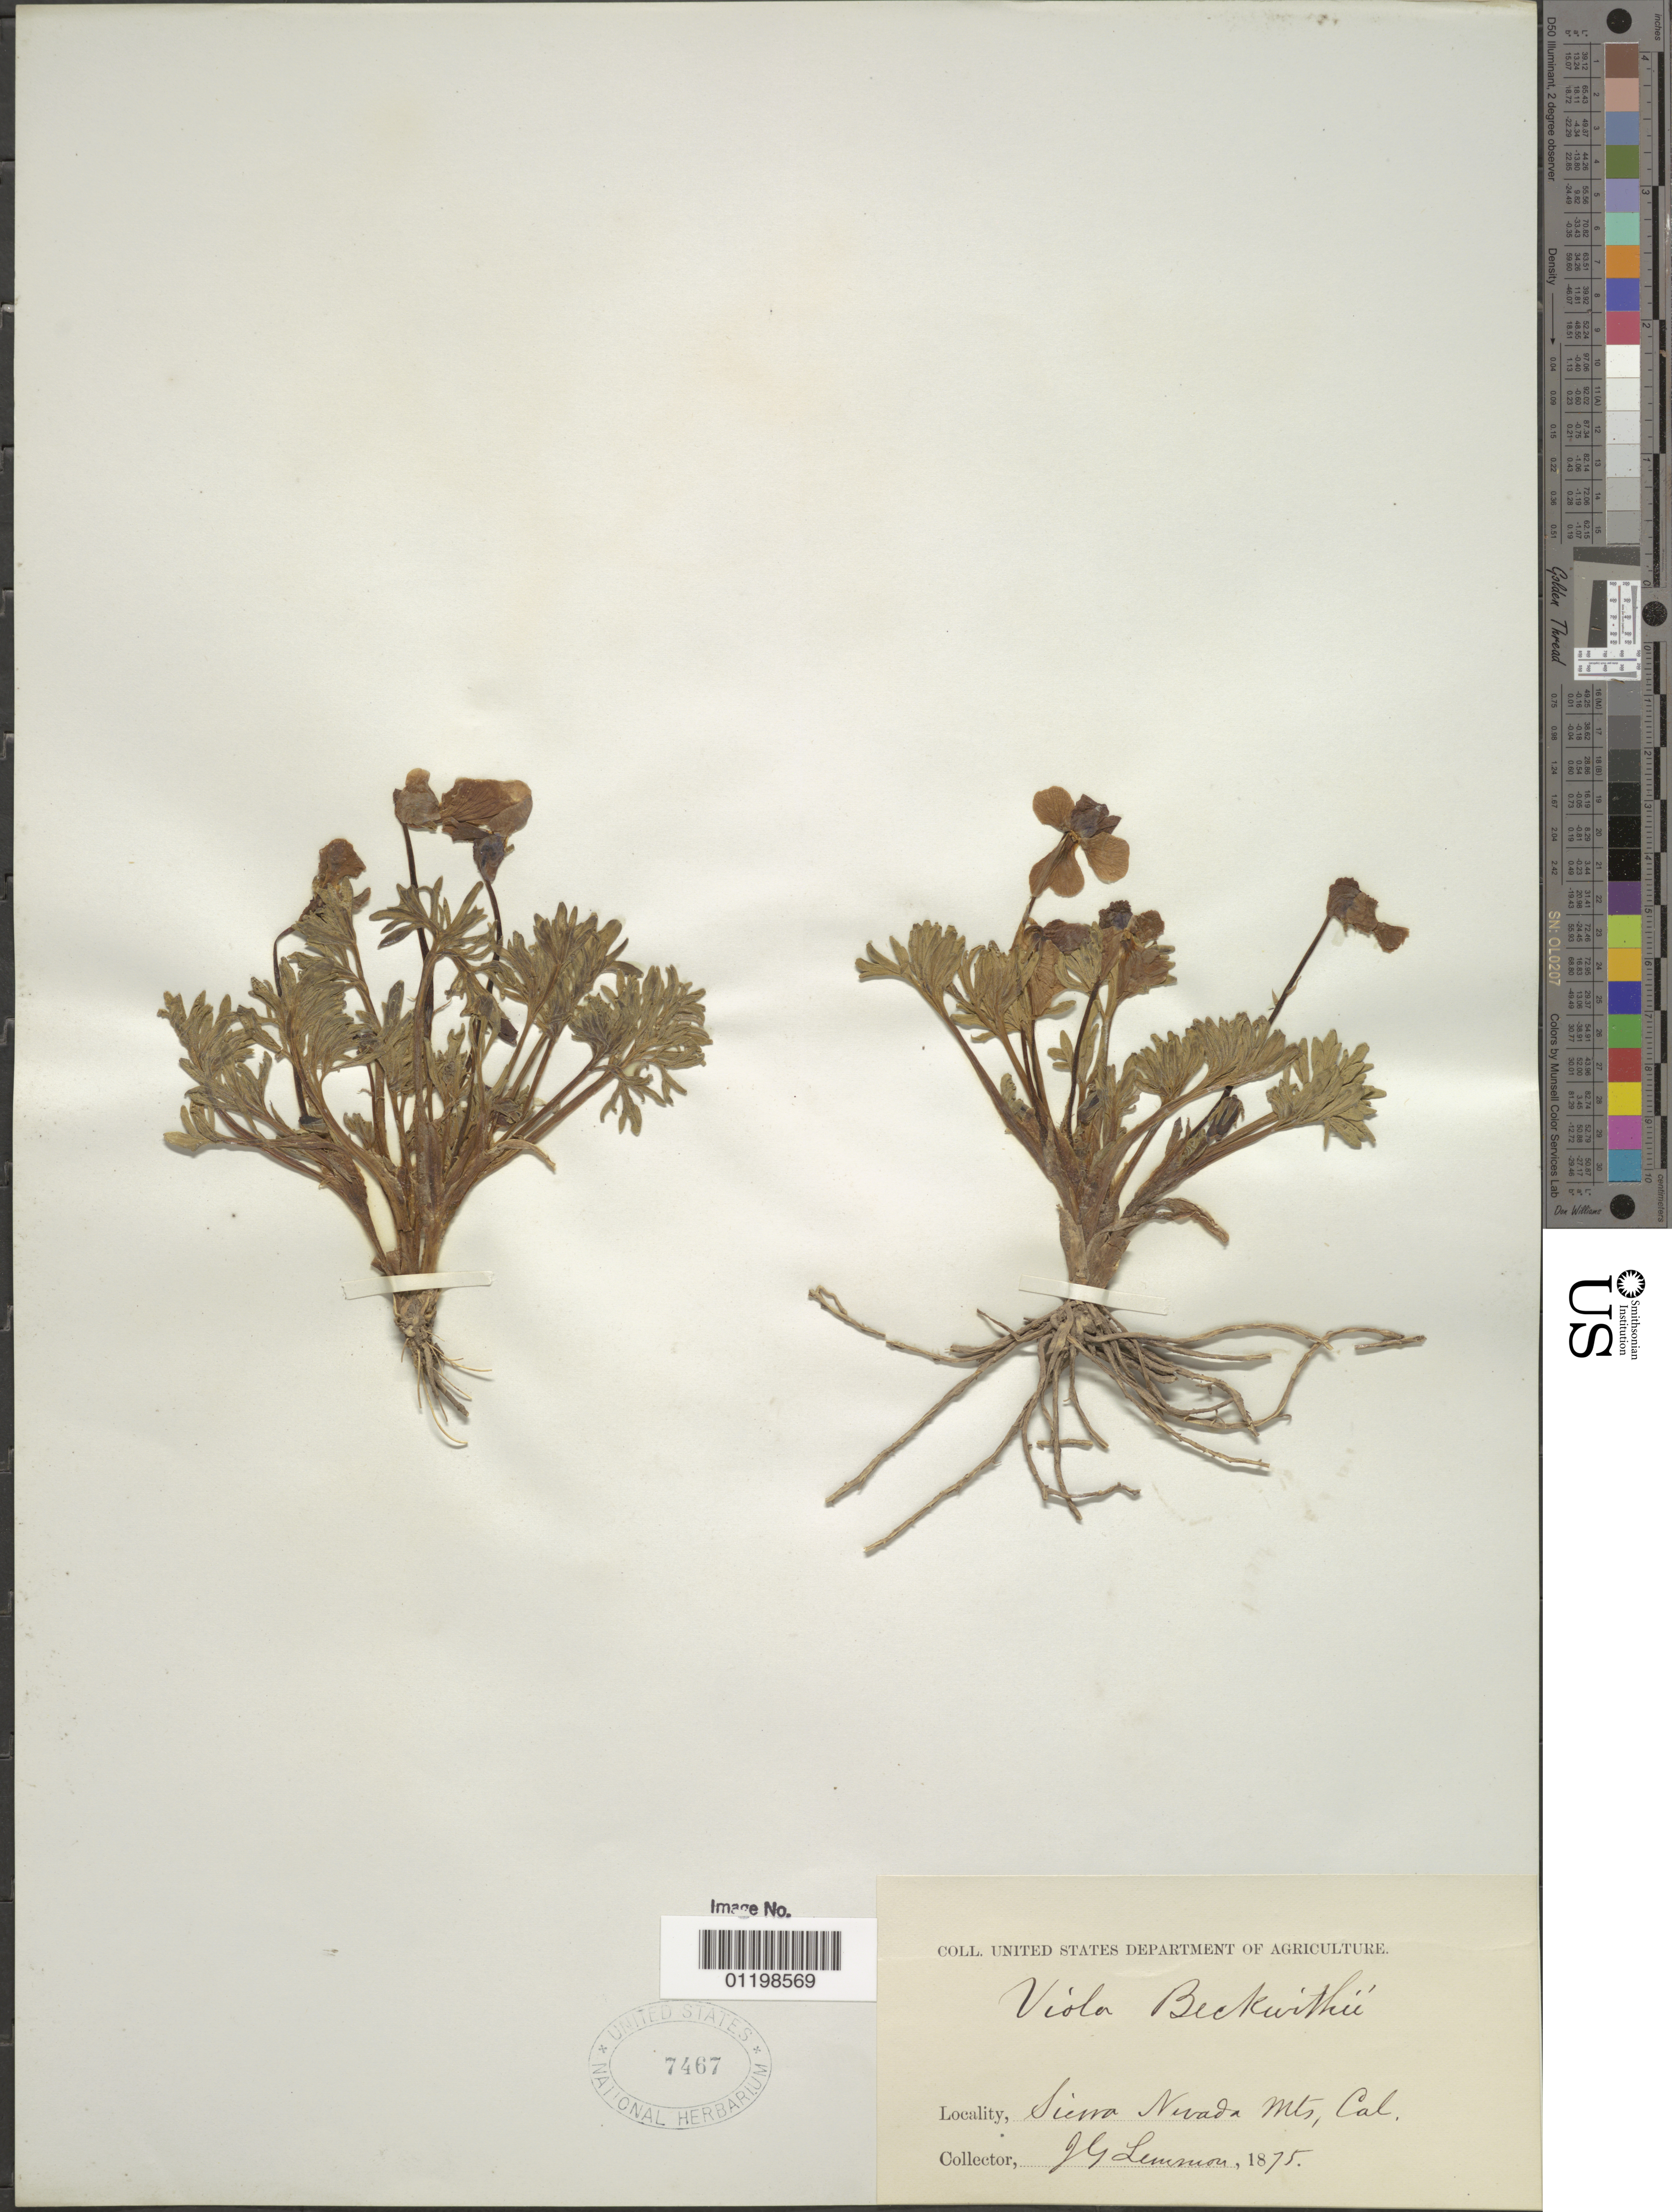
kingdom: Plantae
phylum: Tracheophyta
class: Magnoliopsida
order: Malpighiales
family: Violaceae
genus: Viola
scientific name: Viola beckwithii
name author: Torr.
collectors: J. G. Lemmon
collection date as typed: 1875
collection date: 1875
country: United States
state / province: California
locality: Sierra Nevada Mtns.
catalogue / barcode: US 7467